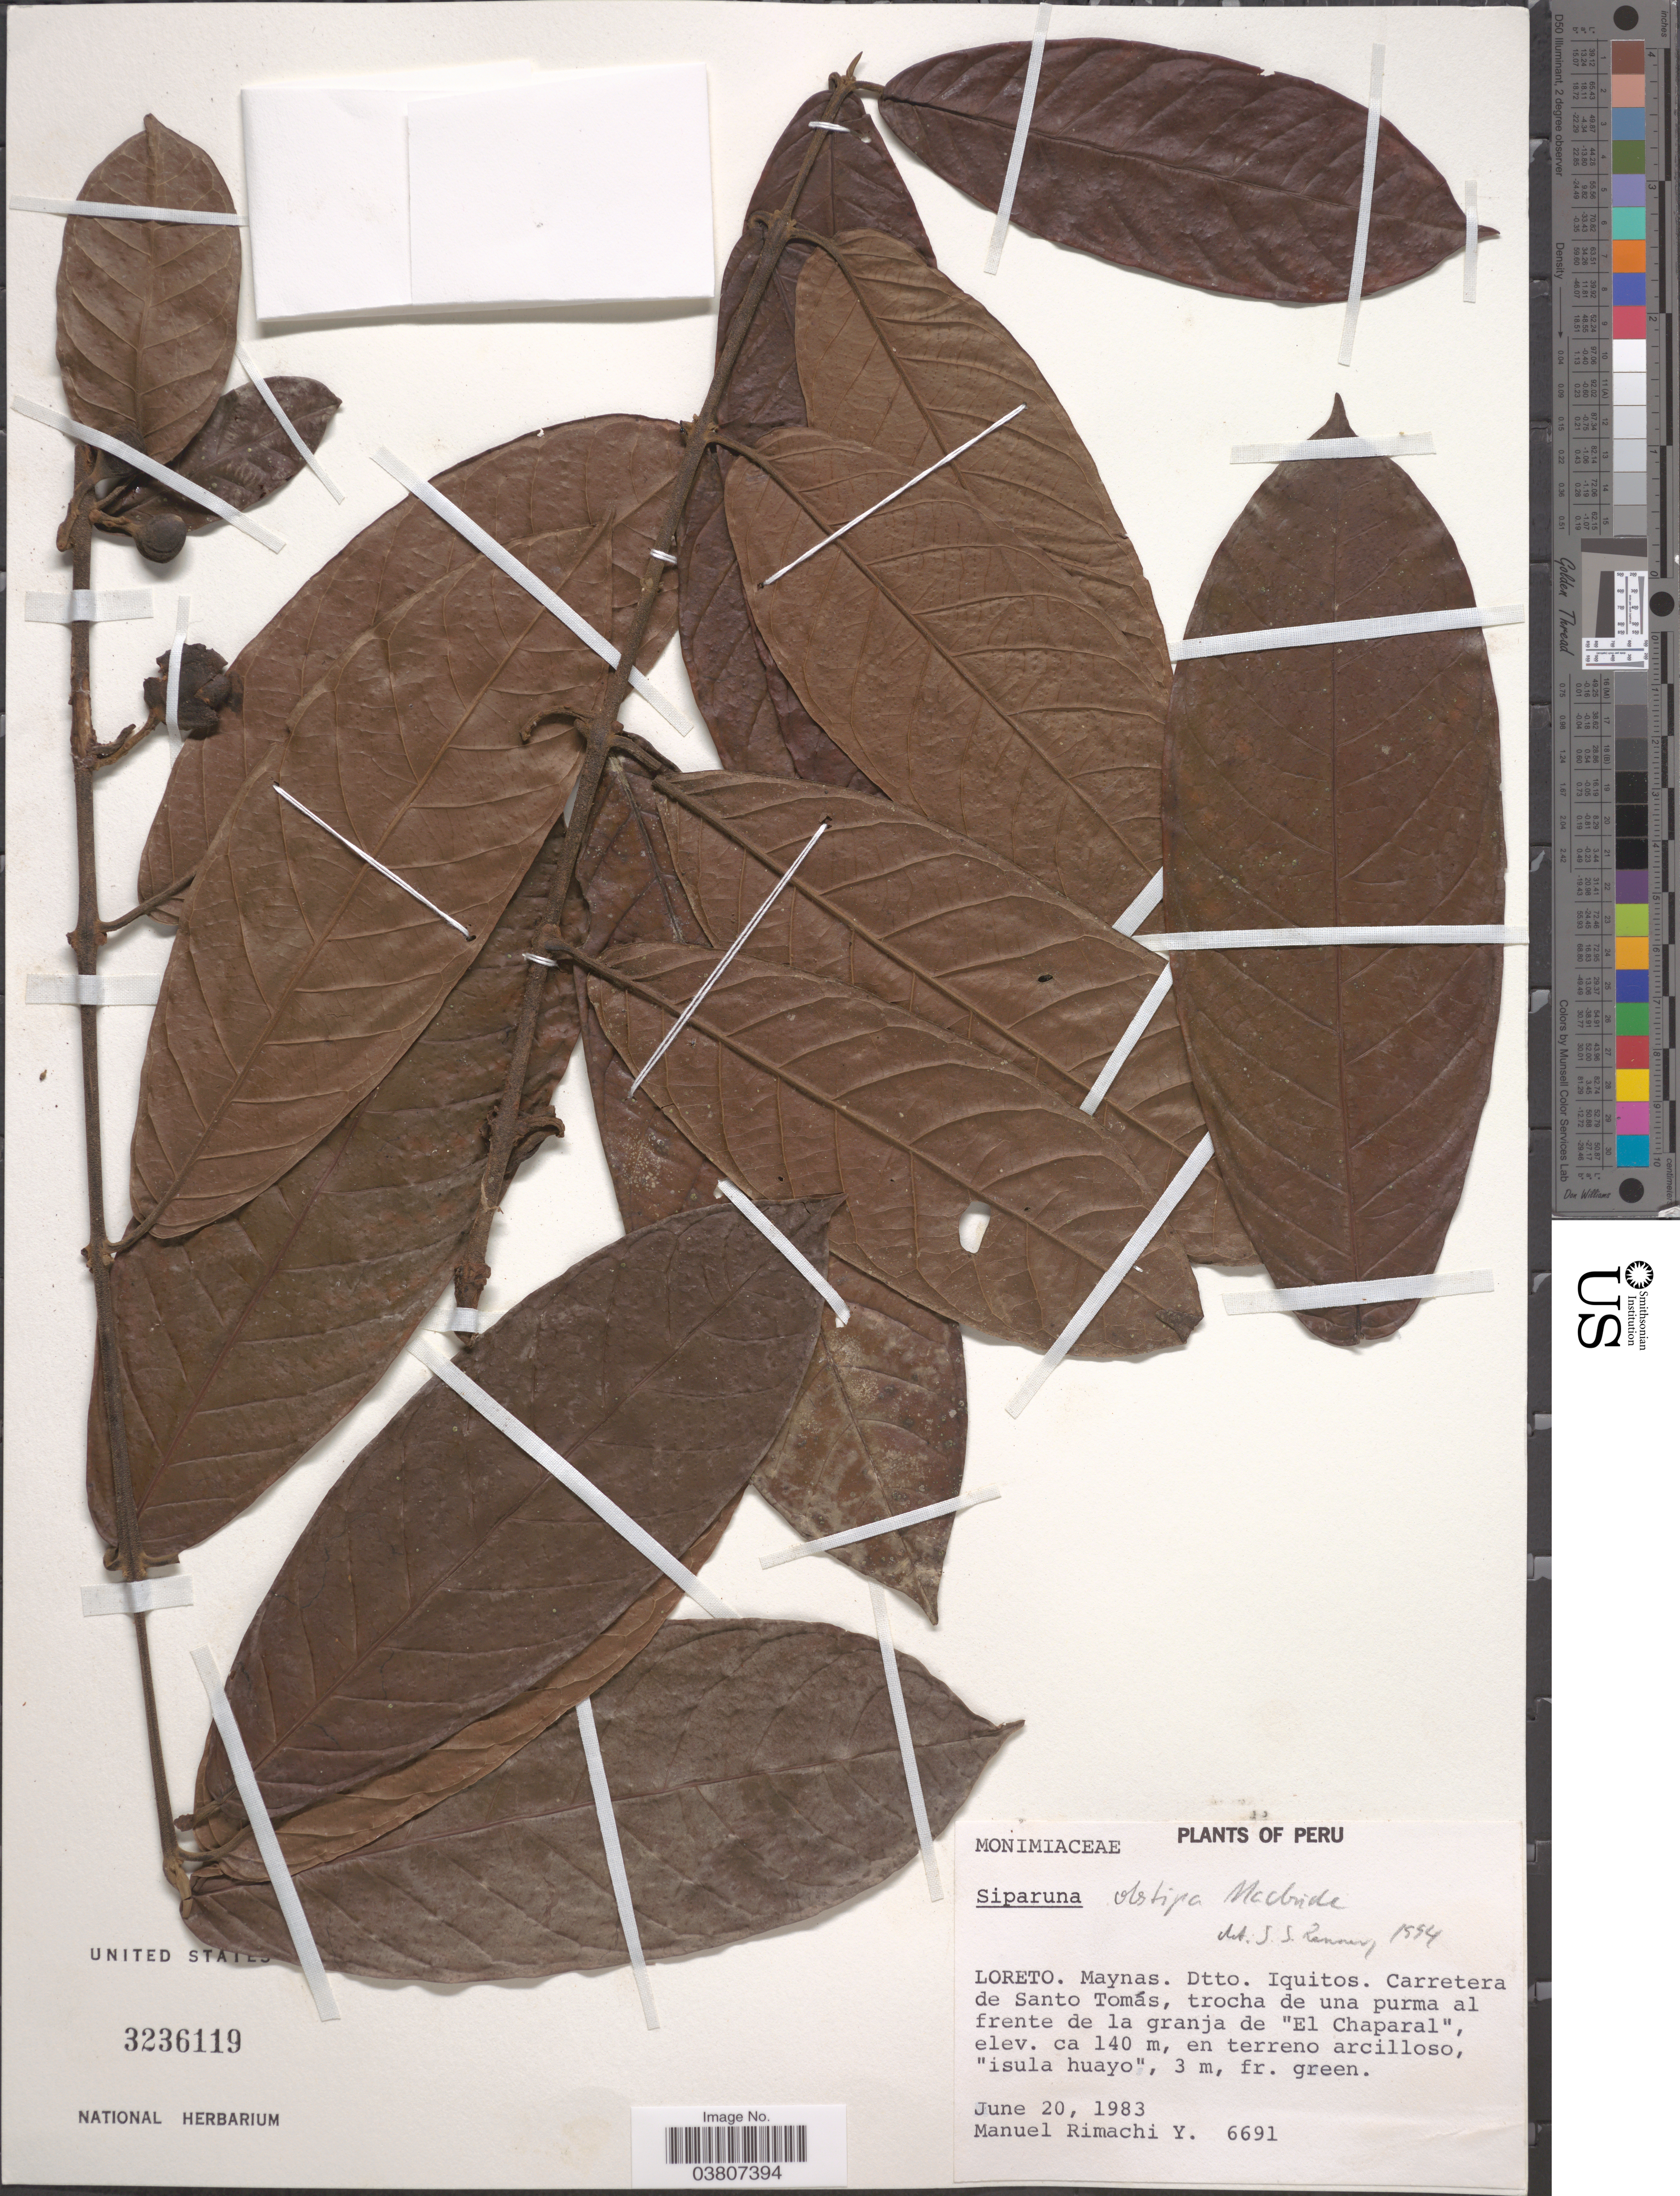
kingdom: Plantae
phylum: Tracheophyta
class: Magnoliopsida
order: Laurales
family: Siparunaceae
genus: Siparuna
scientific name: Siparuna obstipa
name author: J.F. Macbr.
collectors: M. Rimachi Y.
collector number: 6691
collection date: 1983-06-20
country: Peru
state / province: Loreto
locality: Maynas. Dtto. Iquitos. Carretera de Santo Tomás, trocha de "El Chaparal".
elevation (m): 140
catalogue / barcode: US 3236119